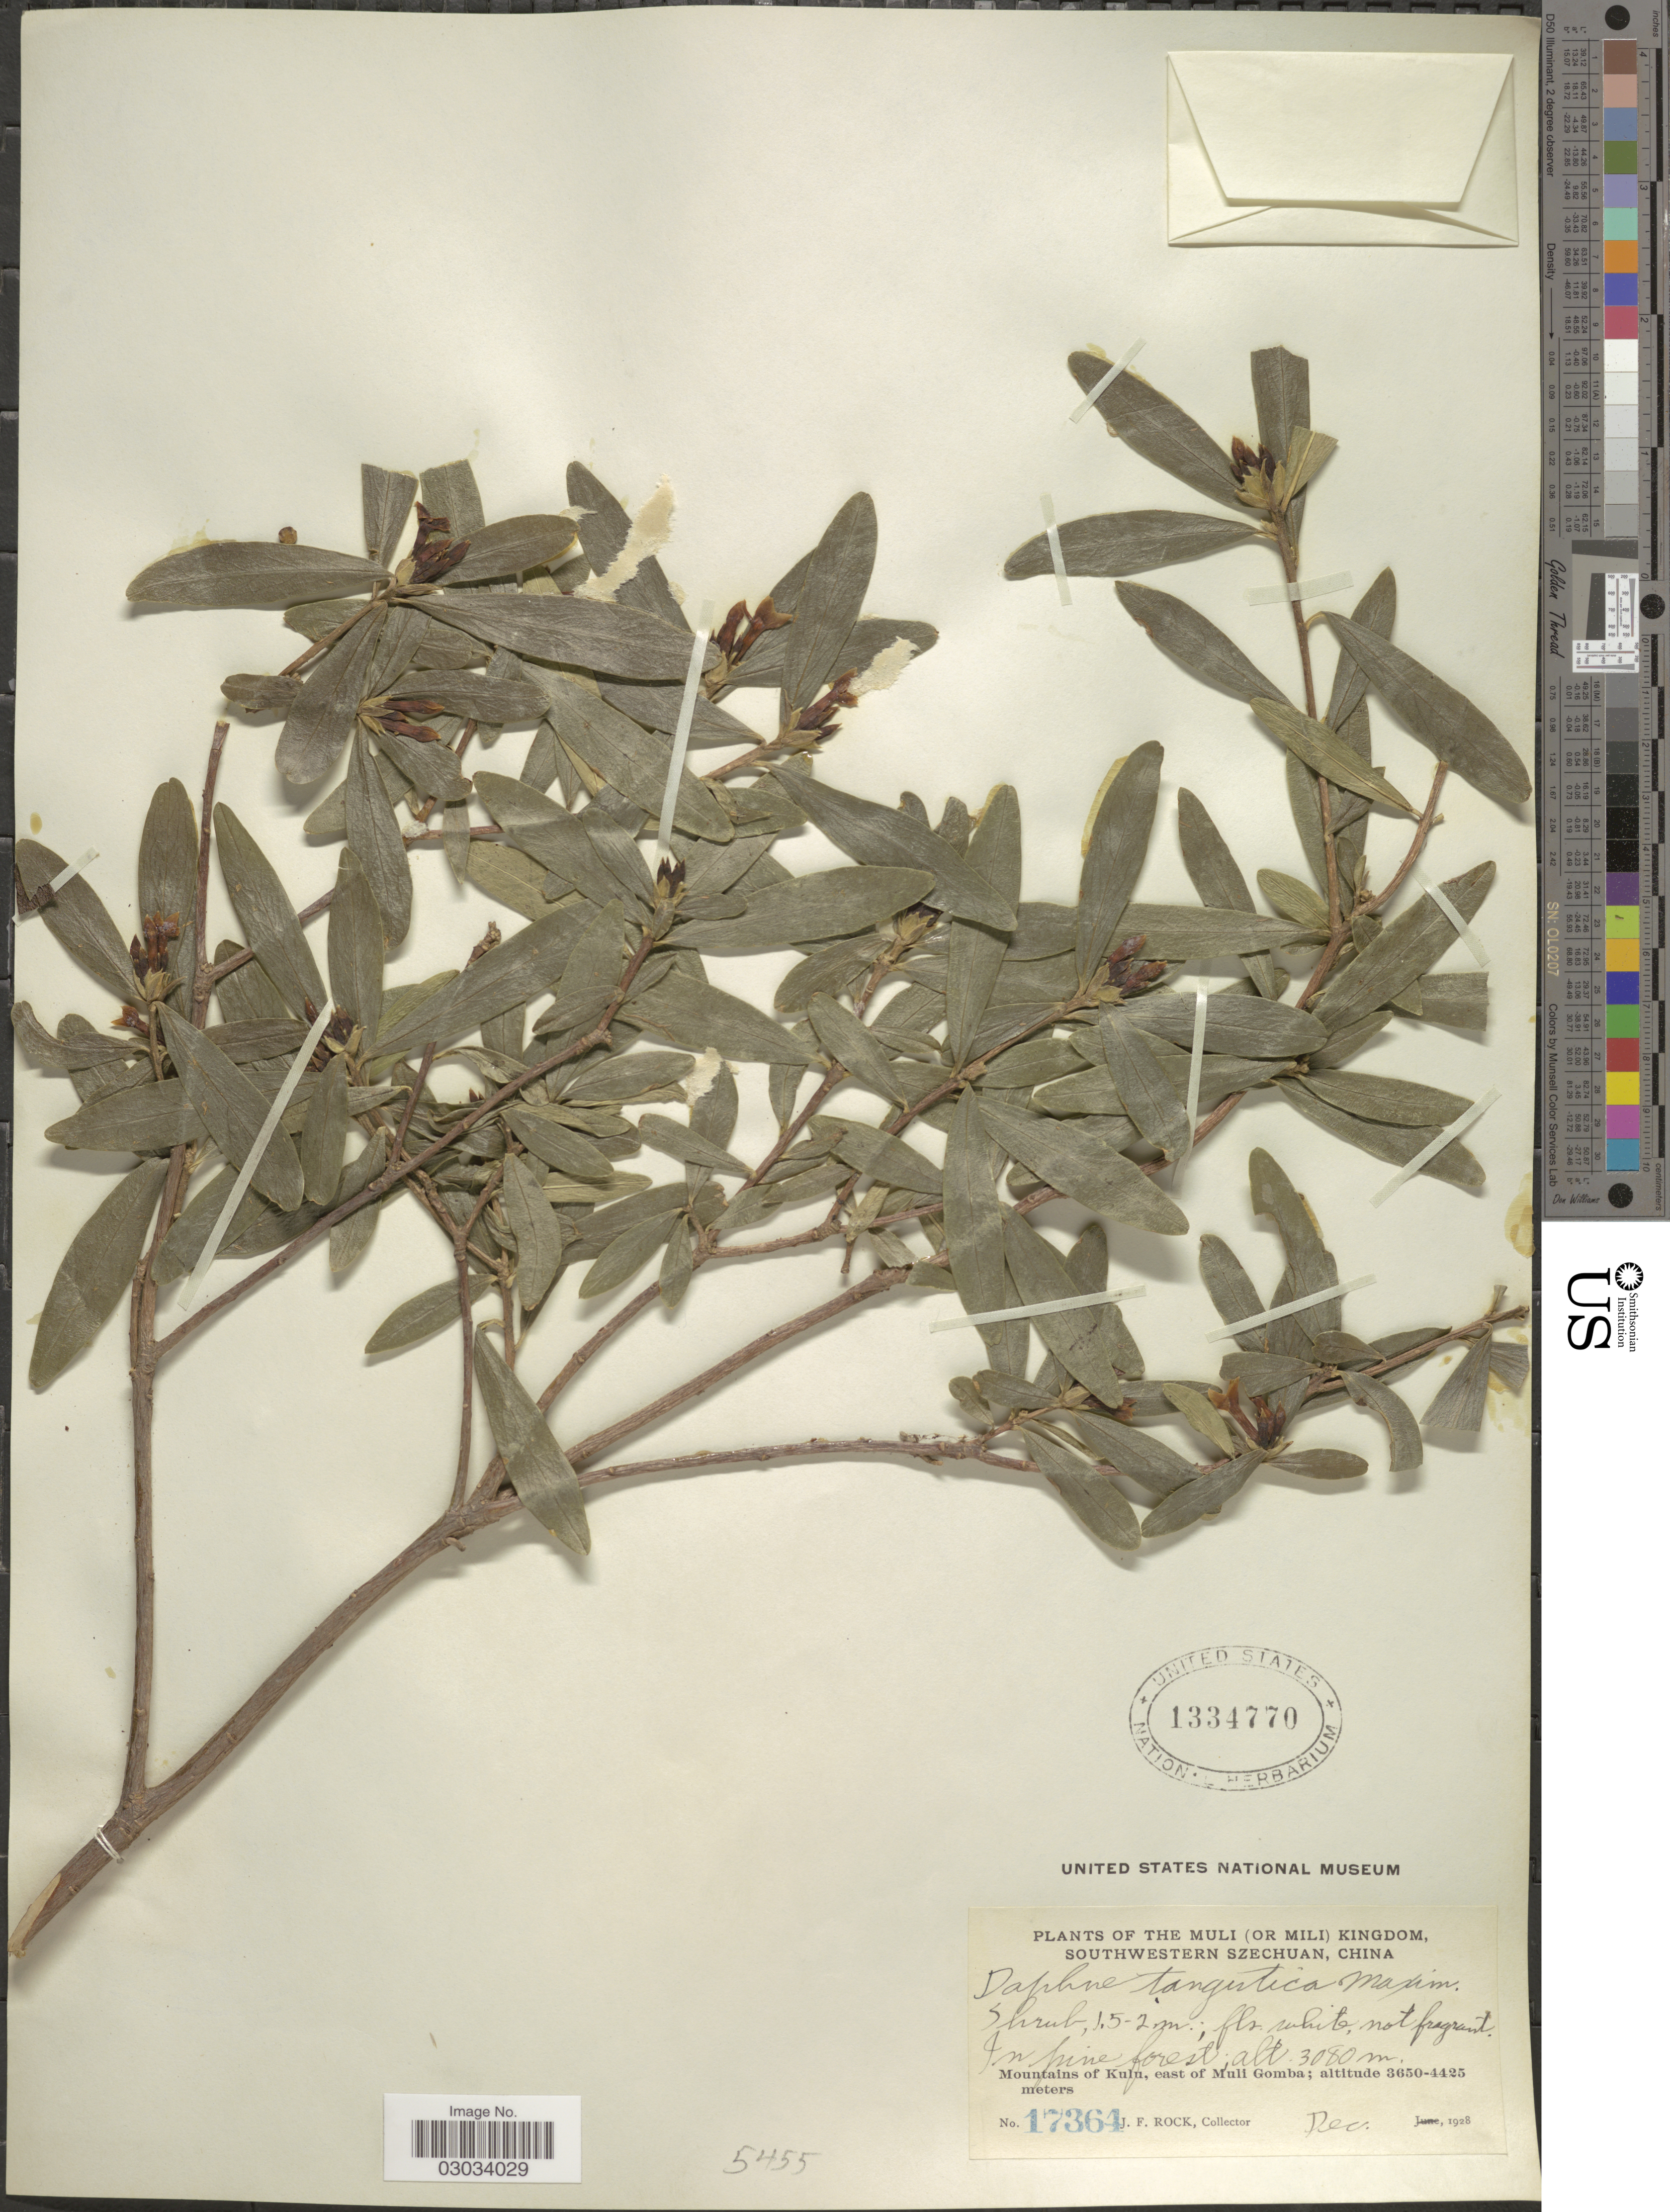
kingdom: Plantae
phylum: Tracheophyta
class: Magnoliopsida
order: Malvales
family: Thymelaeaceae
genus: Daphne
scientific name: Daphne tangutica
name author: Maxim.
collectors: J. Rock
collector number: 17364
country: China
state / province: Sichuan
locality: The Muli (or Mili) Kingdom, Southwestern Szechuan. In pine forest. Mountains of Kulu, east of Muli Gomba.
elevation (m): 3080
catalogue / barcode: US 1334770